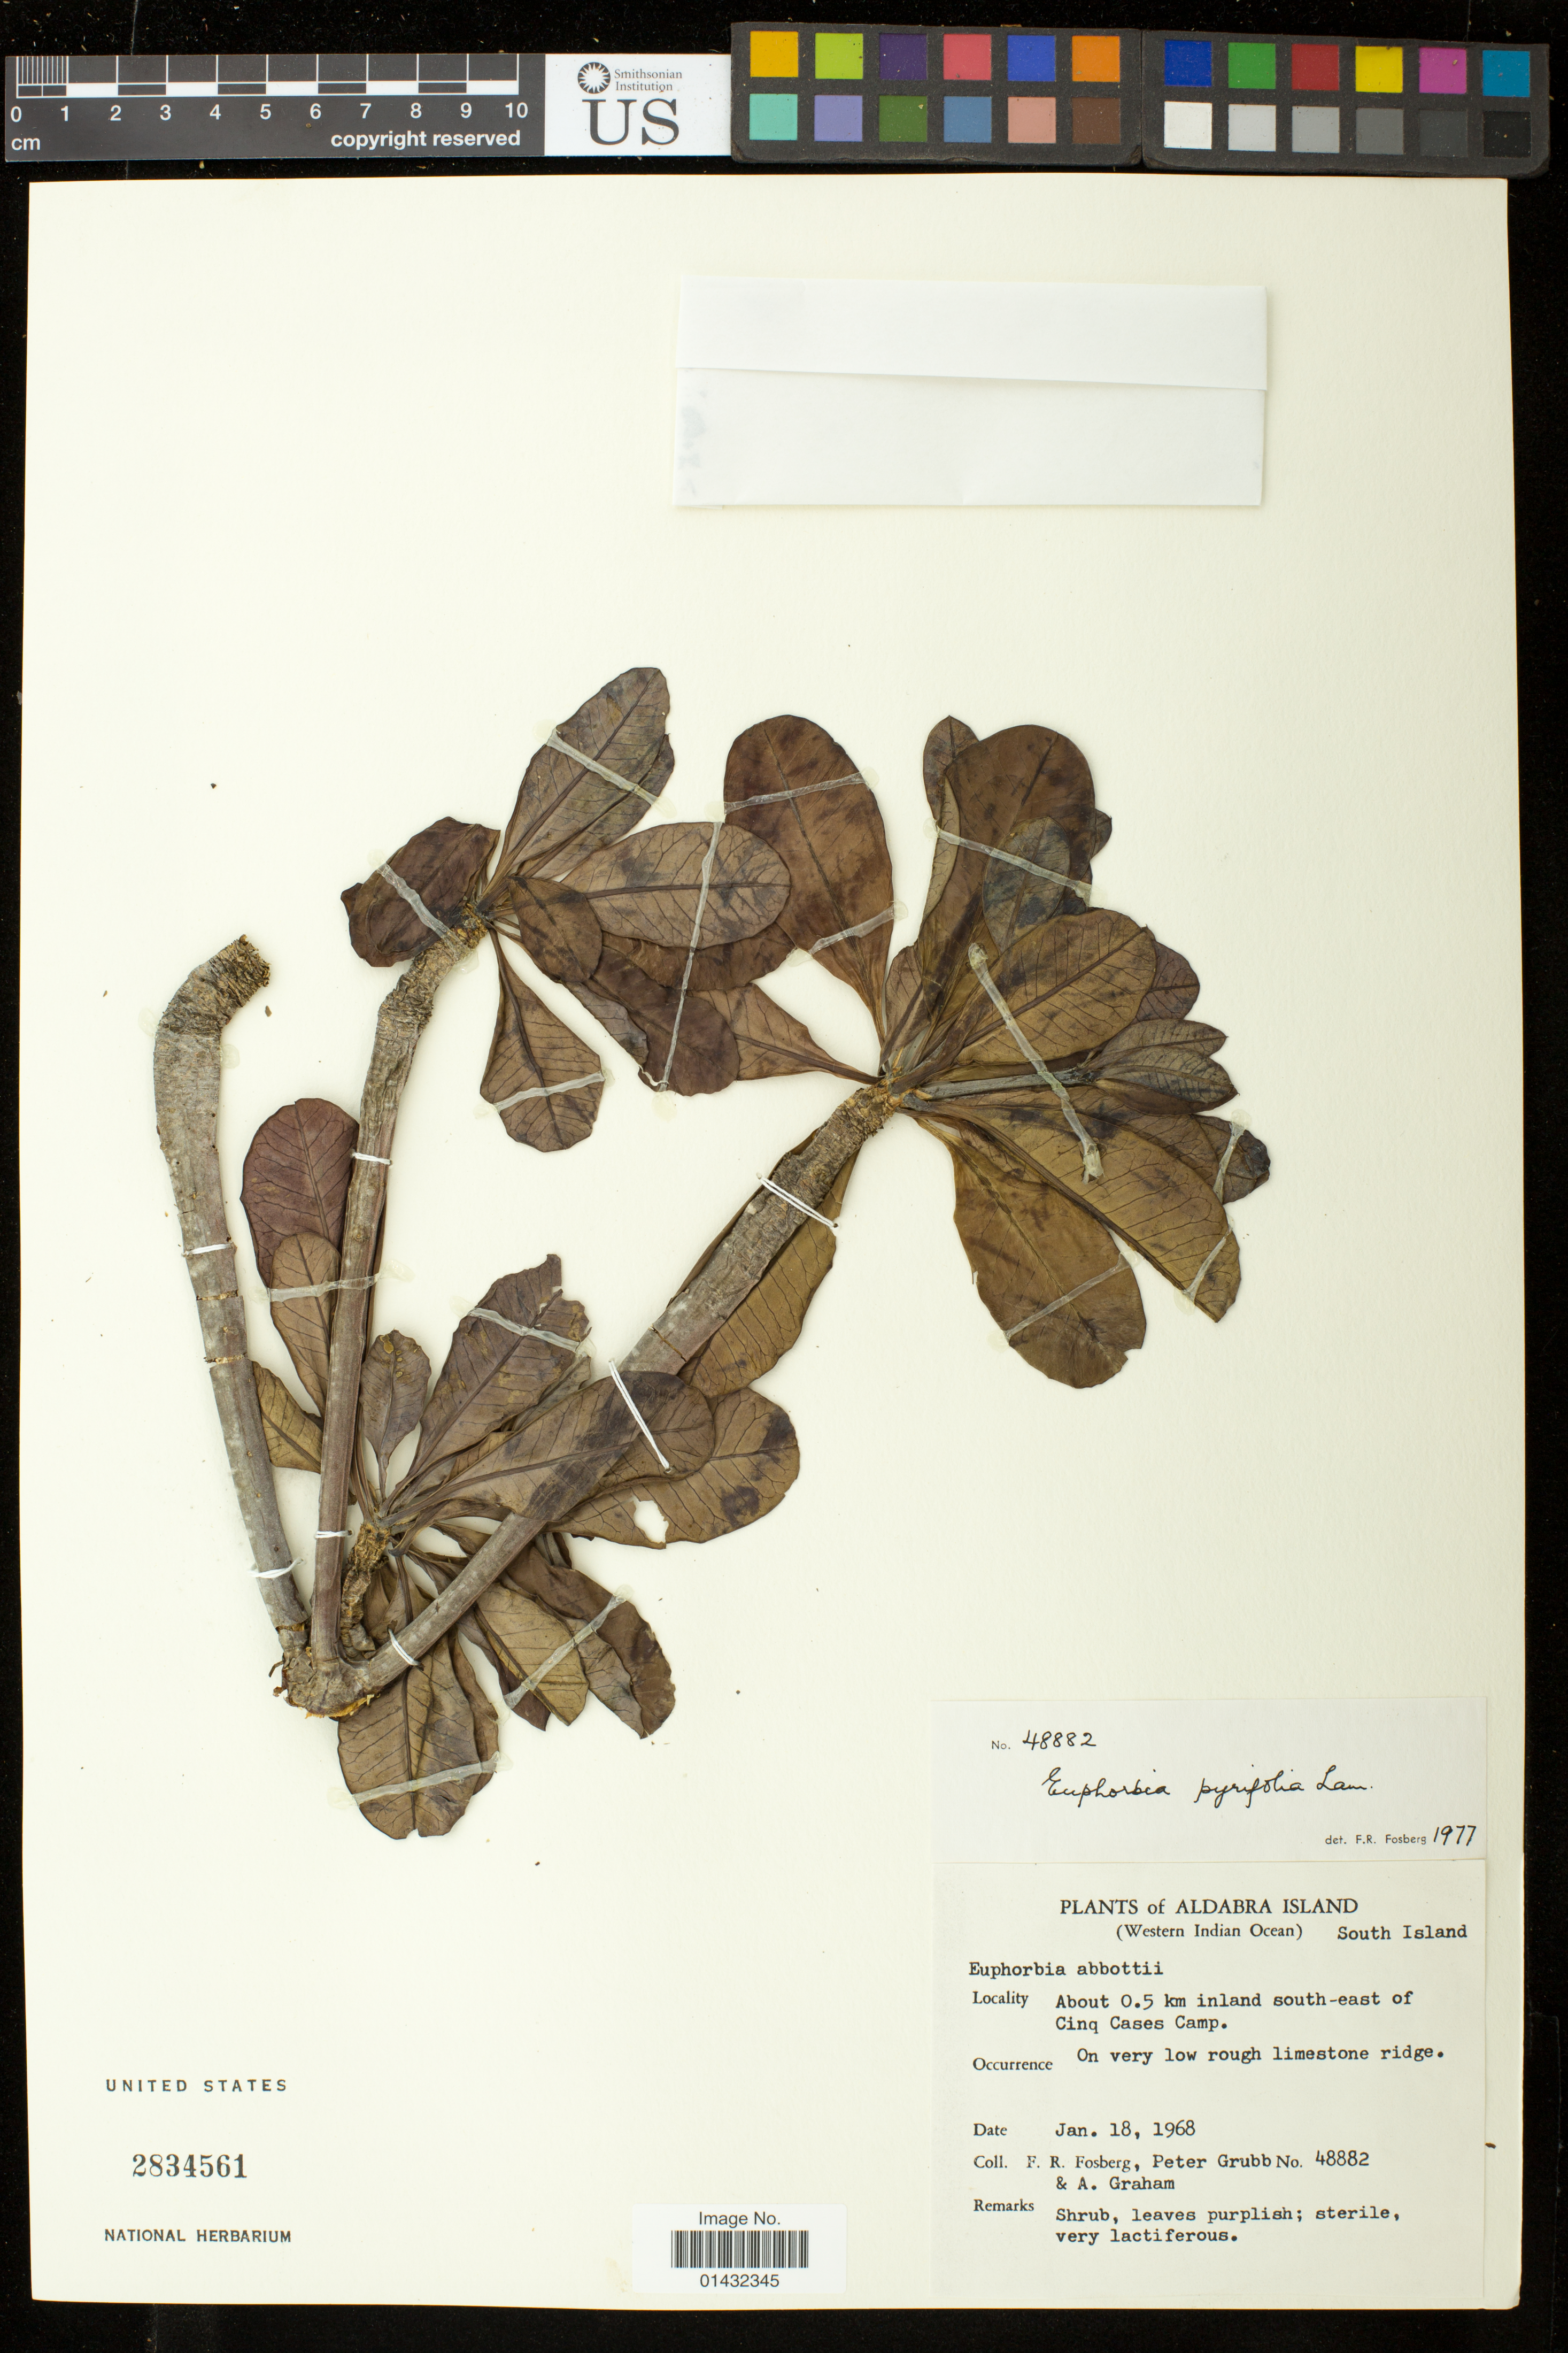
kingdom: Plantae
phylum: Tracheophyta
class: Magnoliopsida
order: Malpighiales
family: Euphorbiaceae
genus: Euphorbia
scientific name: Euphorbia pyrifolia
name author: Lam.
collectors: F. R. Fosberg, P. J. Grubb & A. Graham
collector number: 48882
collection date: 1968-01-18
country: Seychelles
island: Aldabra Atoll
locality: Aldabra Island; South Island; About 0.5 km inland south-east of Cinq Cases Camp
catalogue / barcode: US 2834561